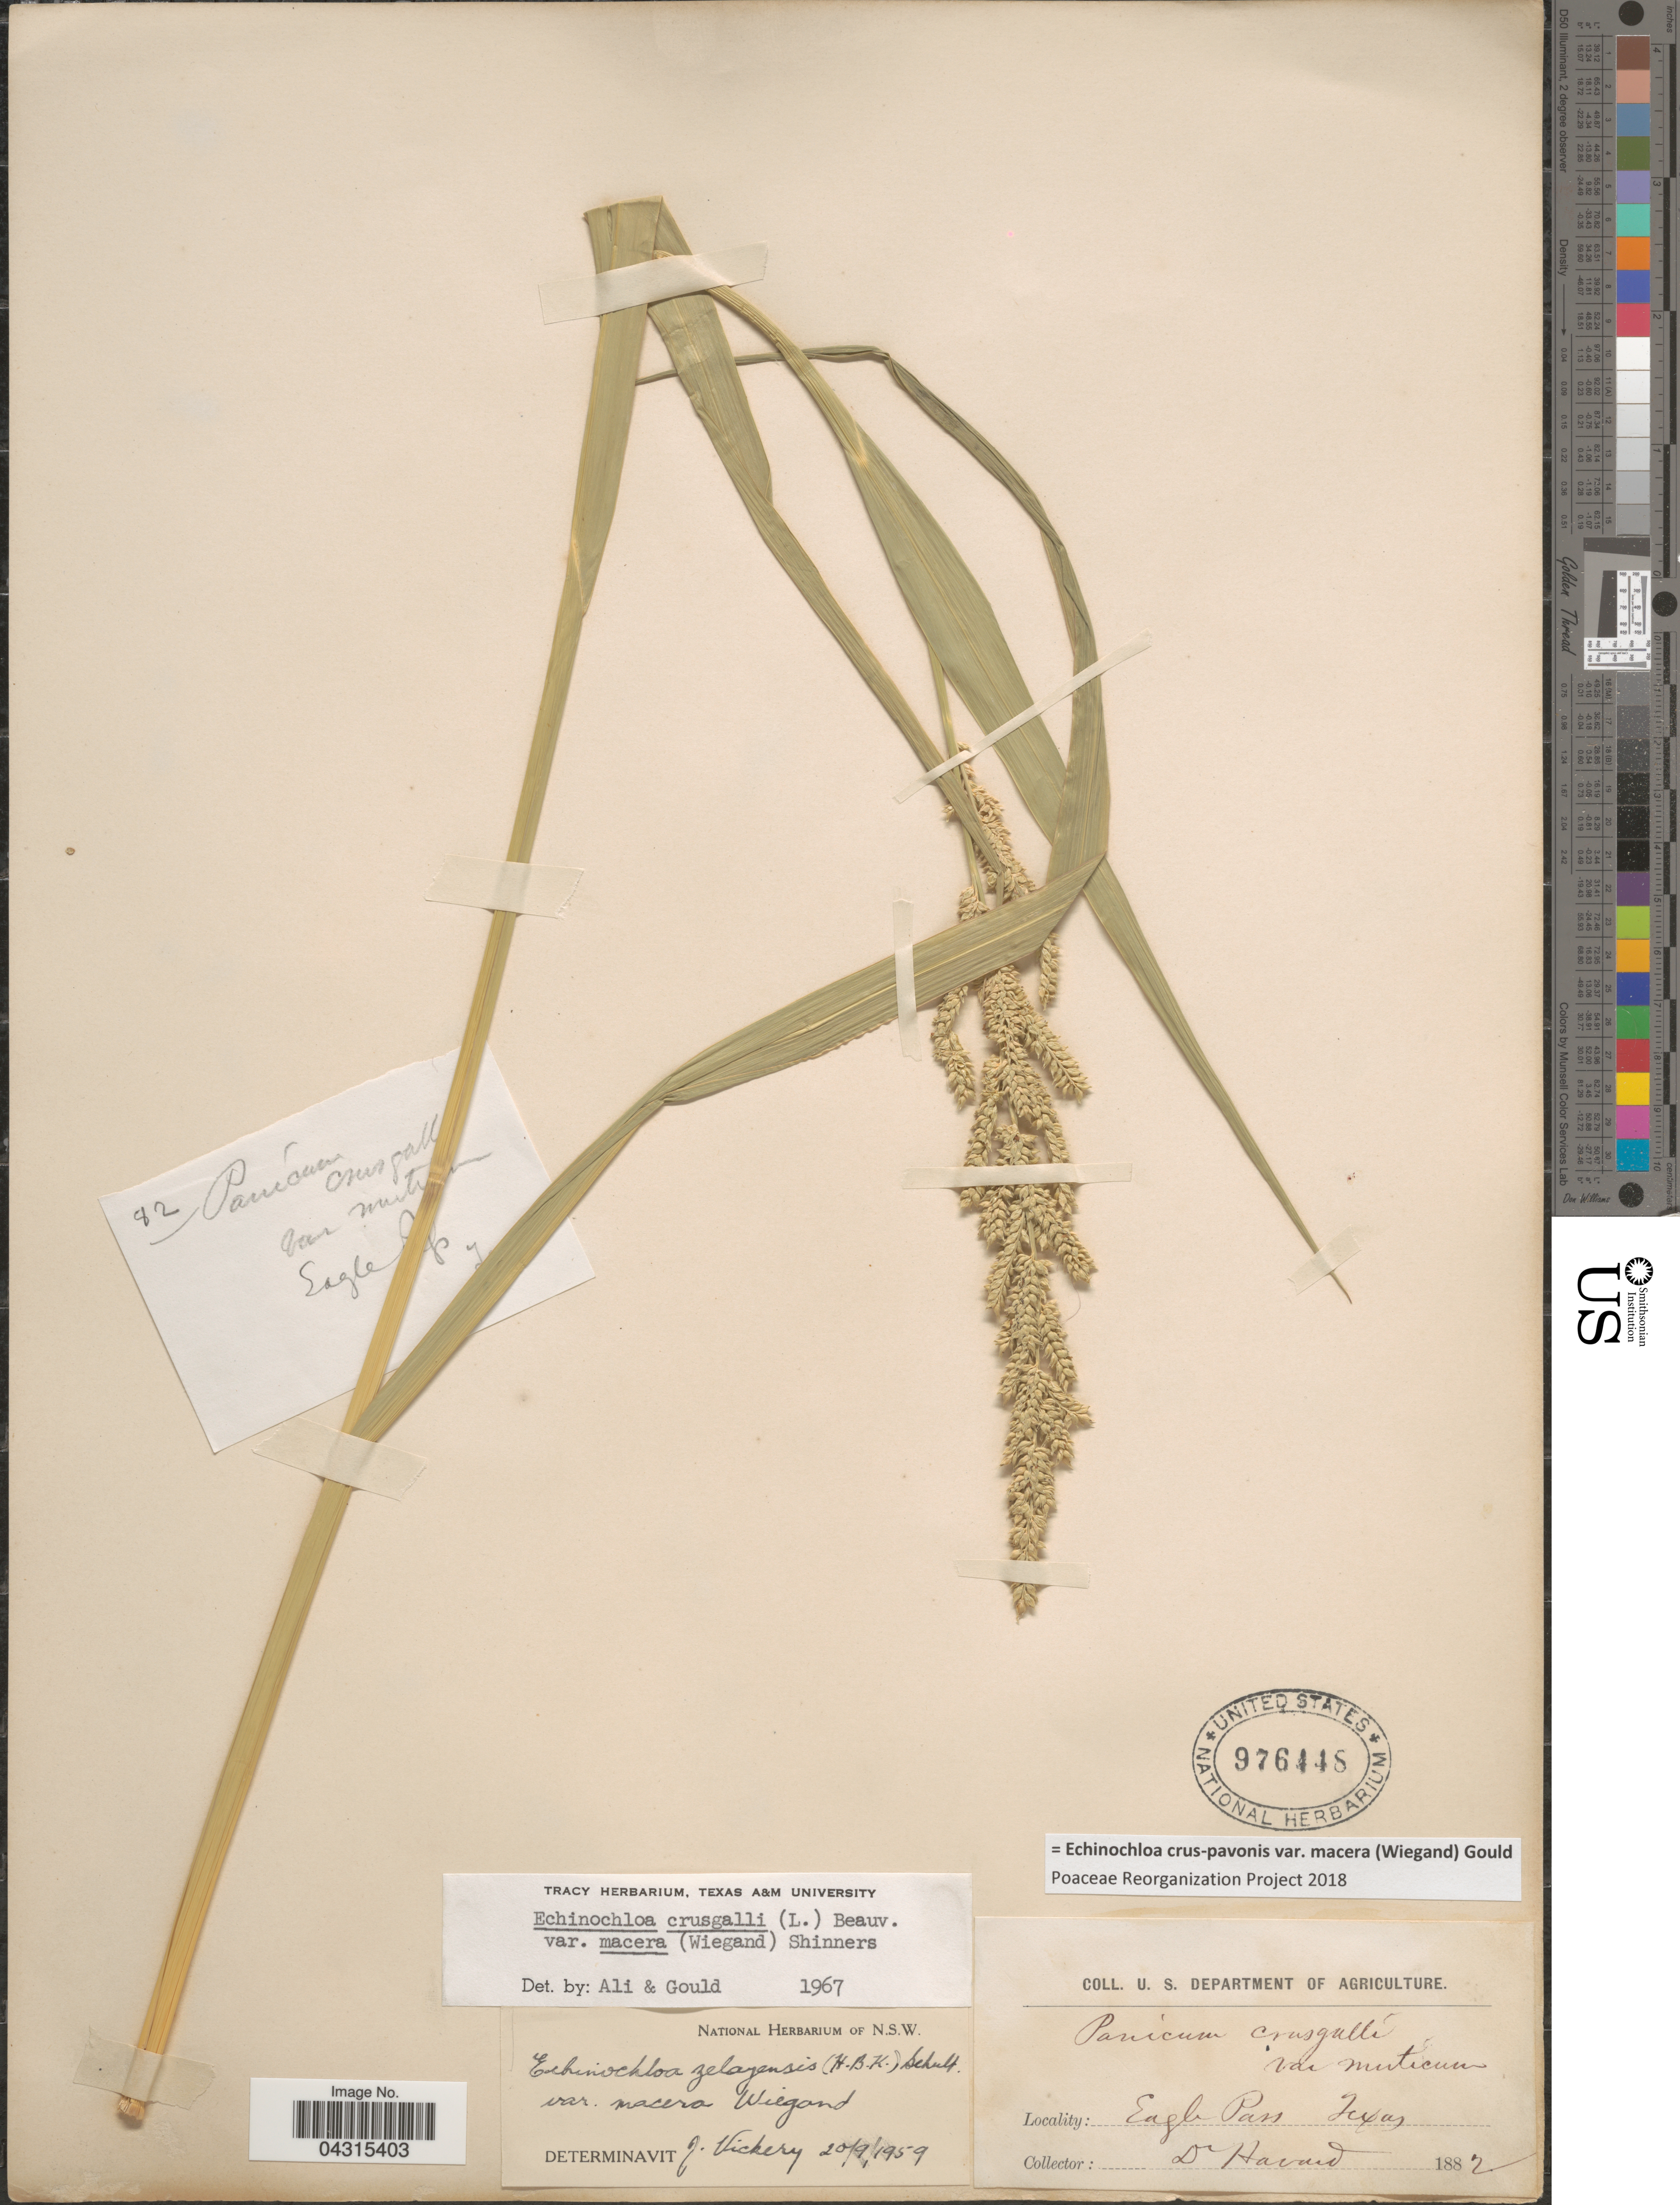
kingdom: Plantae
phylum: Tracheophyta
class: Liliopsida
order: Poales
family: Poaceae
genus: Echinochloa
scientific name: Echinochloa crus-pavonis var. macera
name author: (Wiegand) Gould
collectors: Harvard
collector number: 82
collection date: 1882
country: United States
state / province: Texas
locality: Eagle Pass.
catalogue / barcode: US 976448